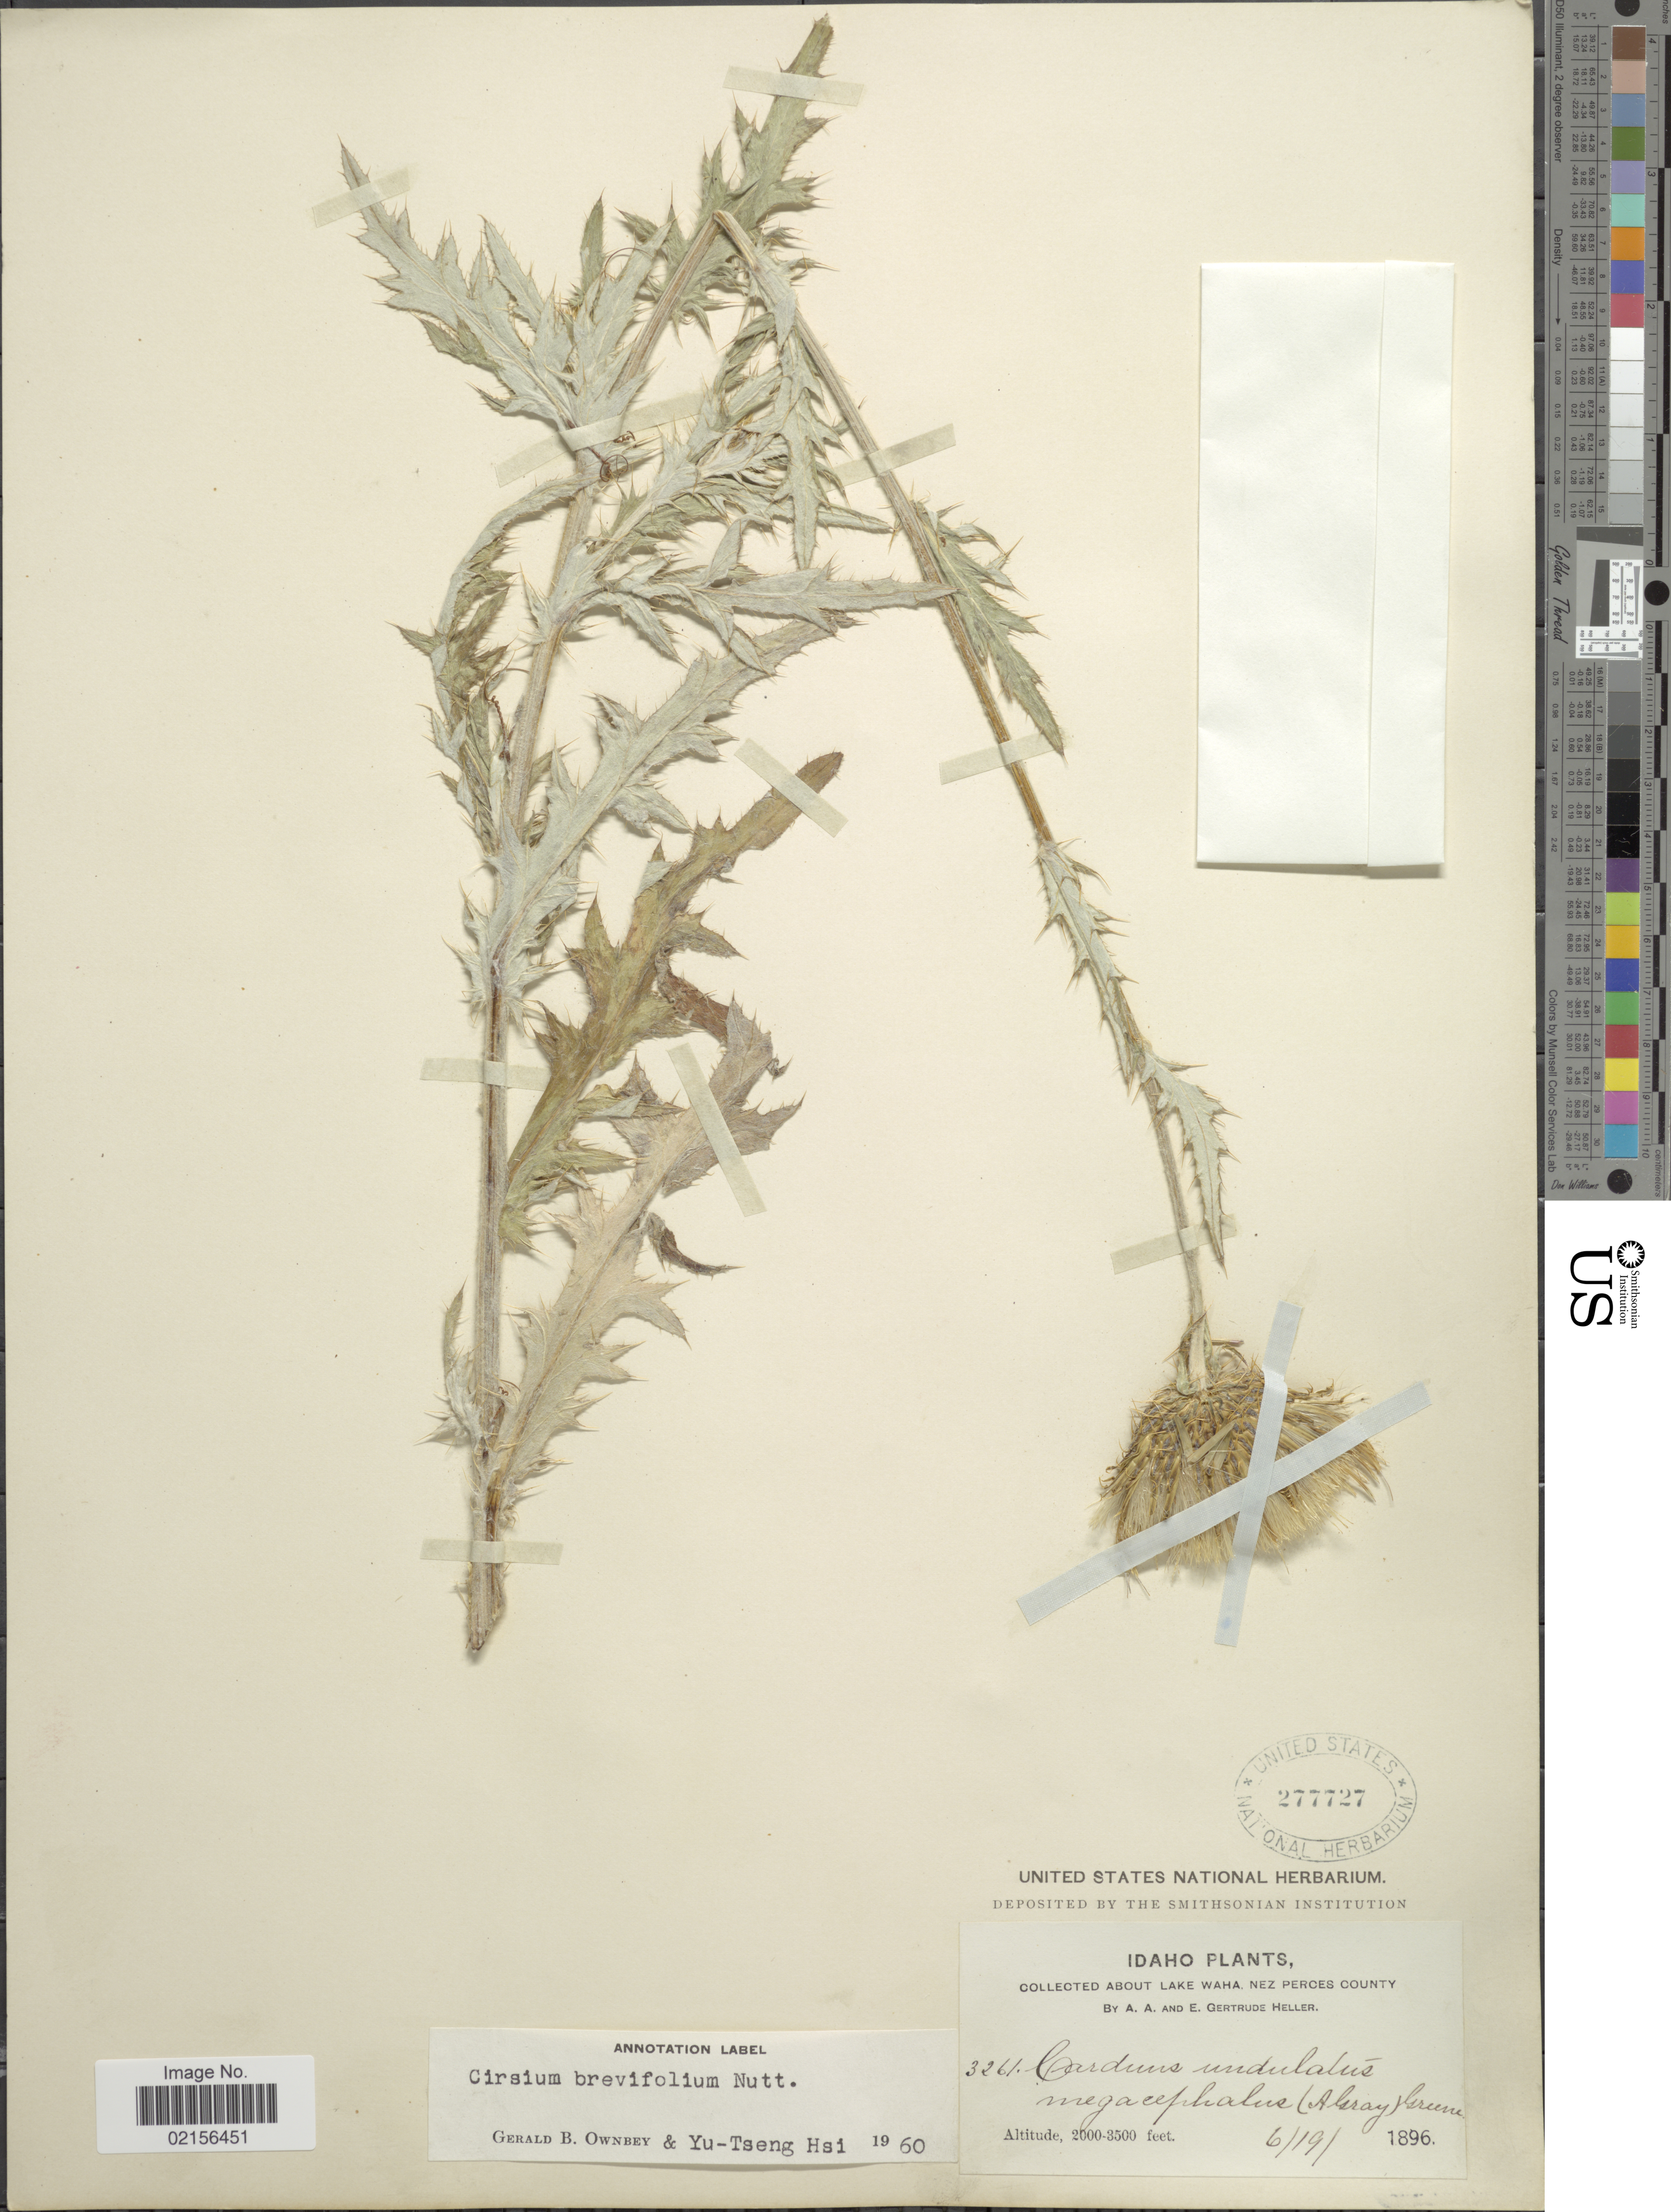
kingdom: Plantae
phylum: Tracheophyta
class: Magnoliopsida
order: Asterales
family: Asteraceae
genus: Cirsium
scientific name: Cirsium brevifolium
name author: Nutt.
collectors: A. A. Heller & E. G. Heller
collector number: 3261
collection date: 1896-06-19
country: United States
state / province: Idaho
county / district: Nez Perce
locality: About Lake Waha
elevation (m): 610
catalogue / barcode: US 277727